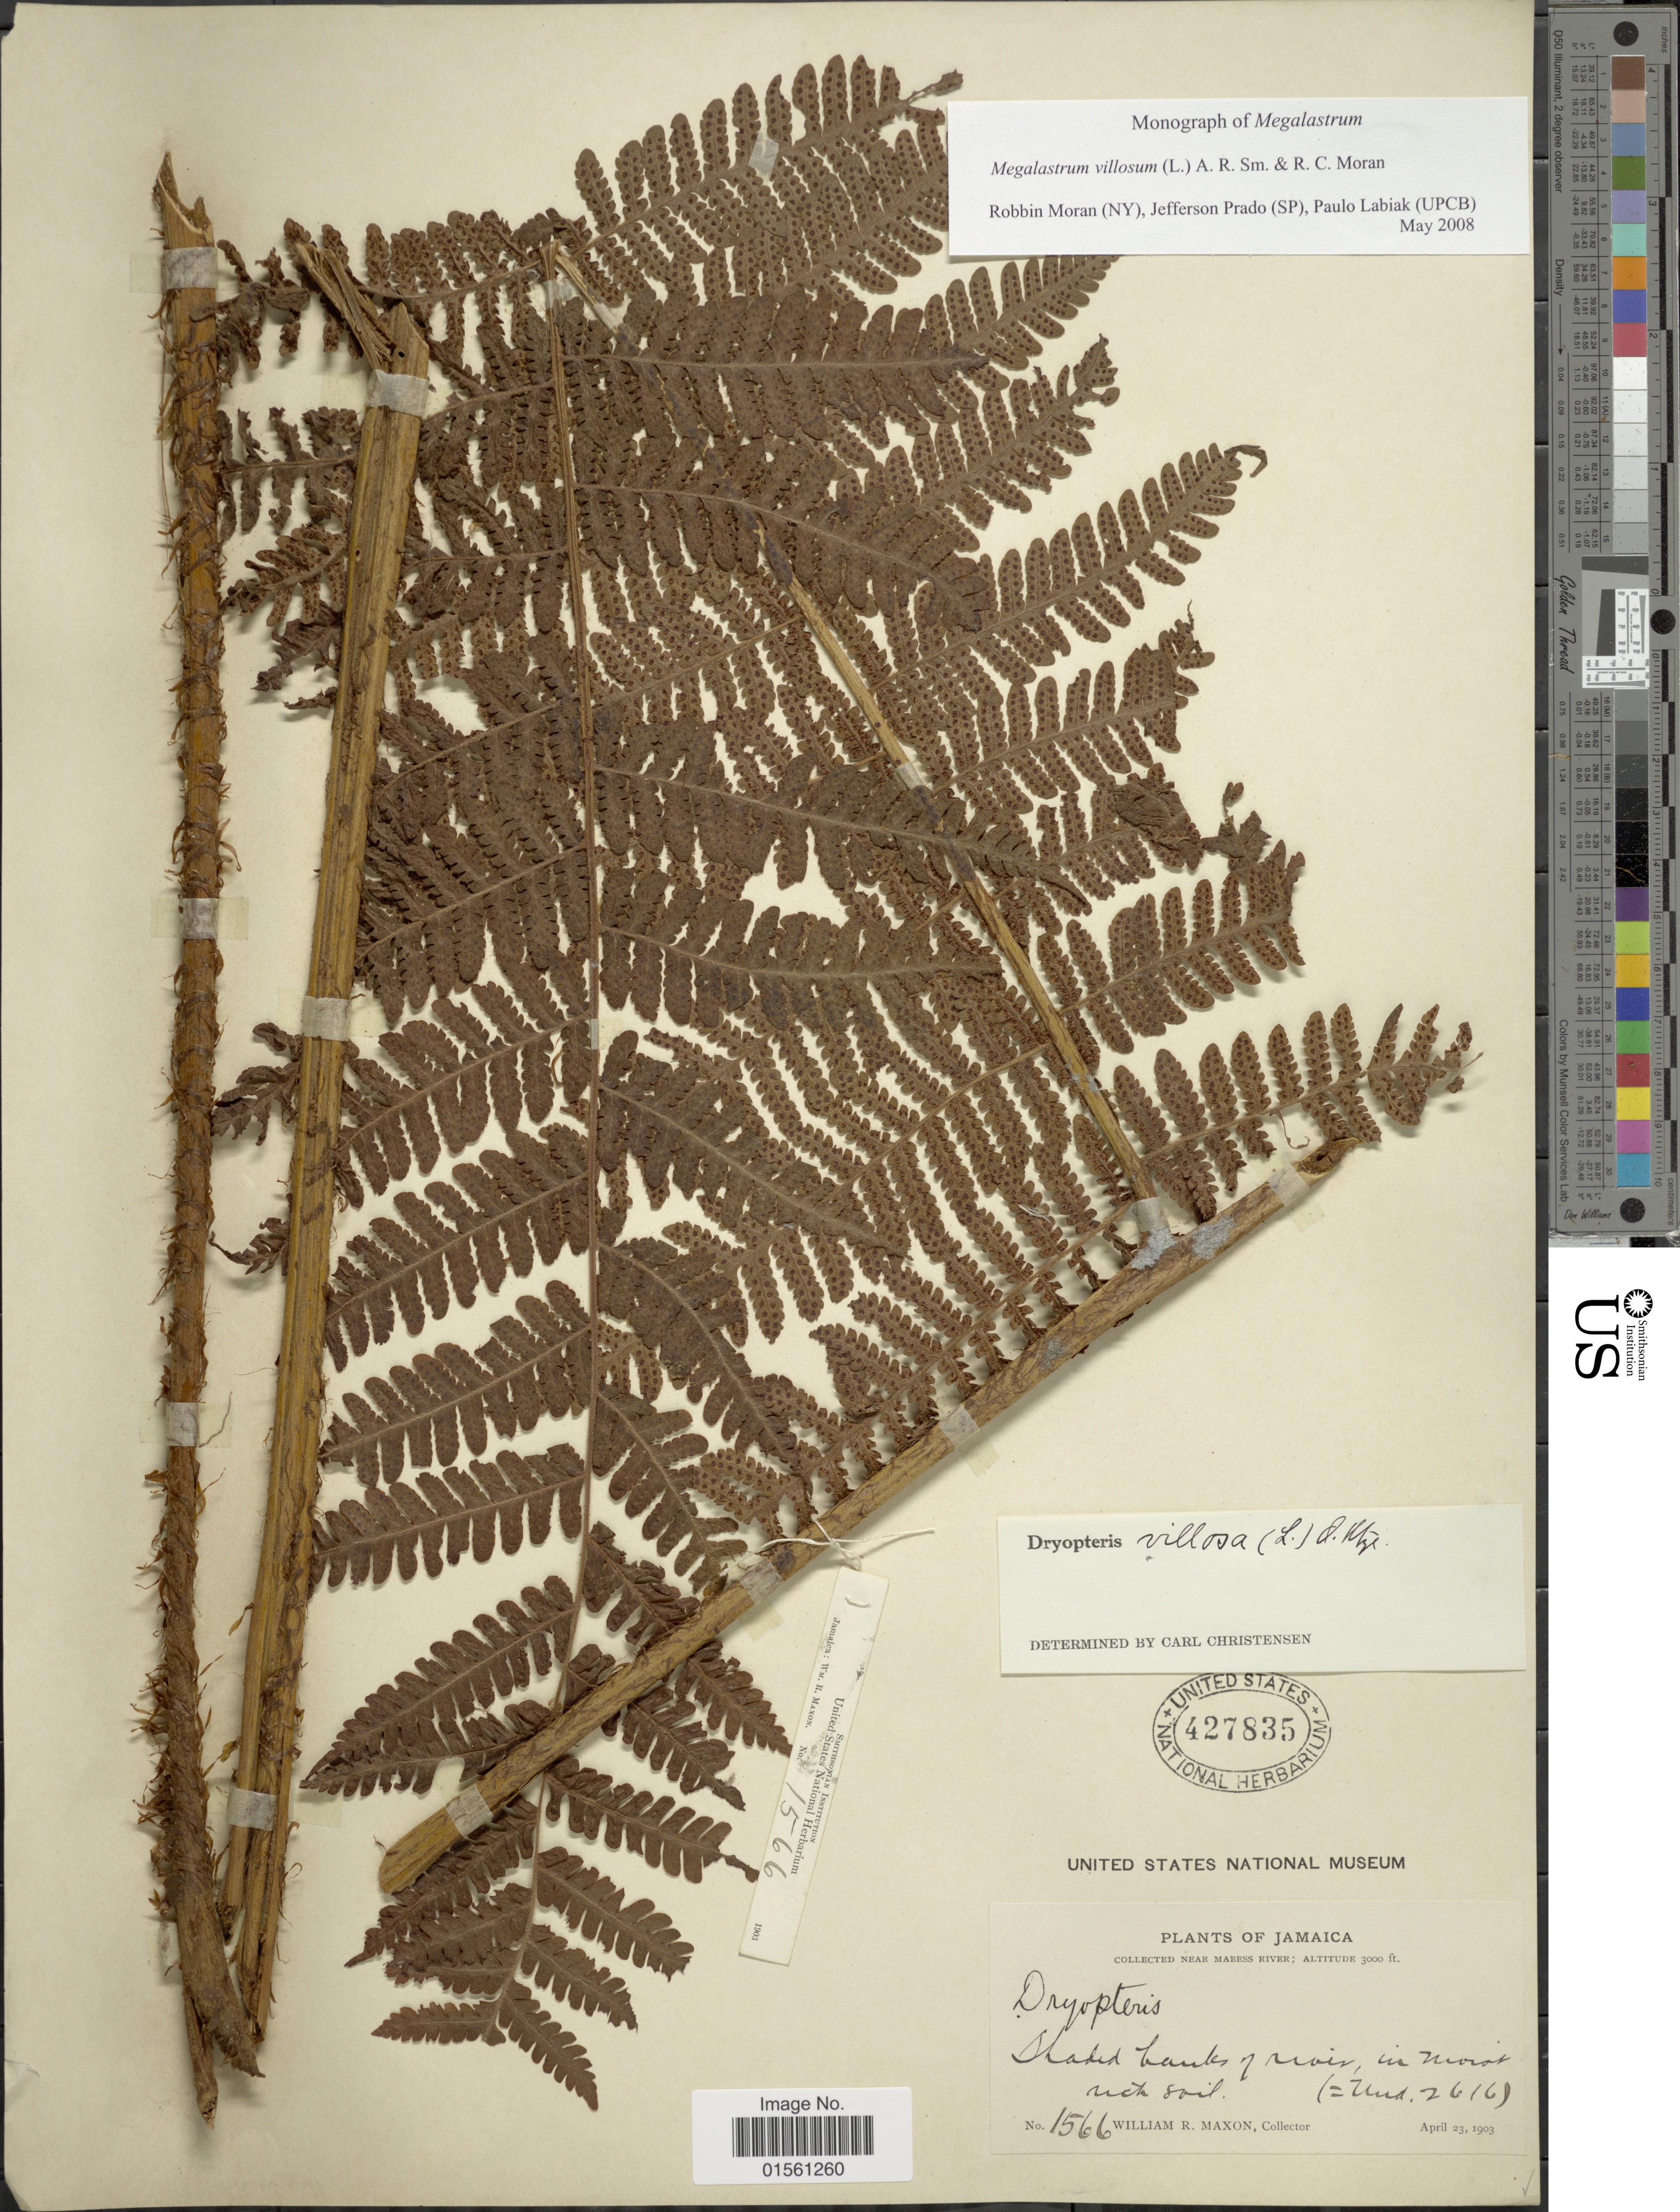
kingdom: Plantae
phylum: Tracheophyta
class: Polypodiopsida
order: Polypodiales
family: Dryopteridaceae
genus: Megalastrum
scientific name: Megalastrum villosum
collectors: W. R. Maxon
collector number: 1566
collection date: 1903-04-23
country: Jamaica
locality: Near Mabes River.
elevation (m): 914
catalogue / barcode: US 427835